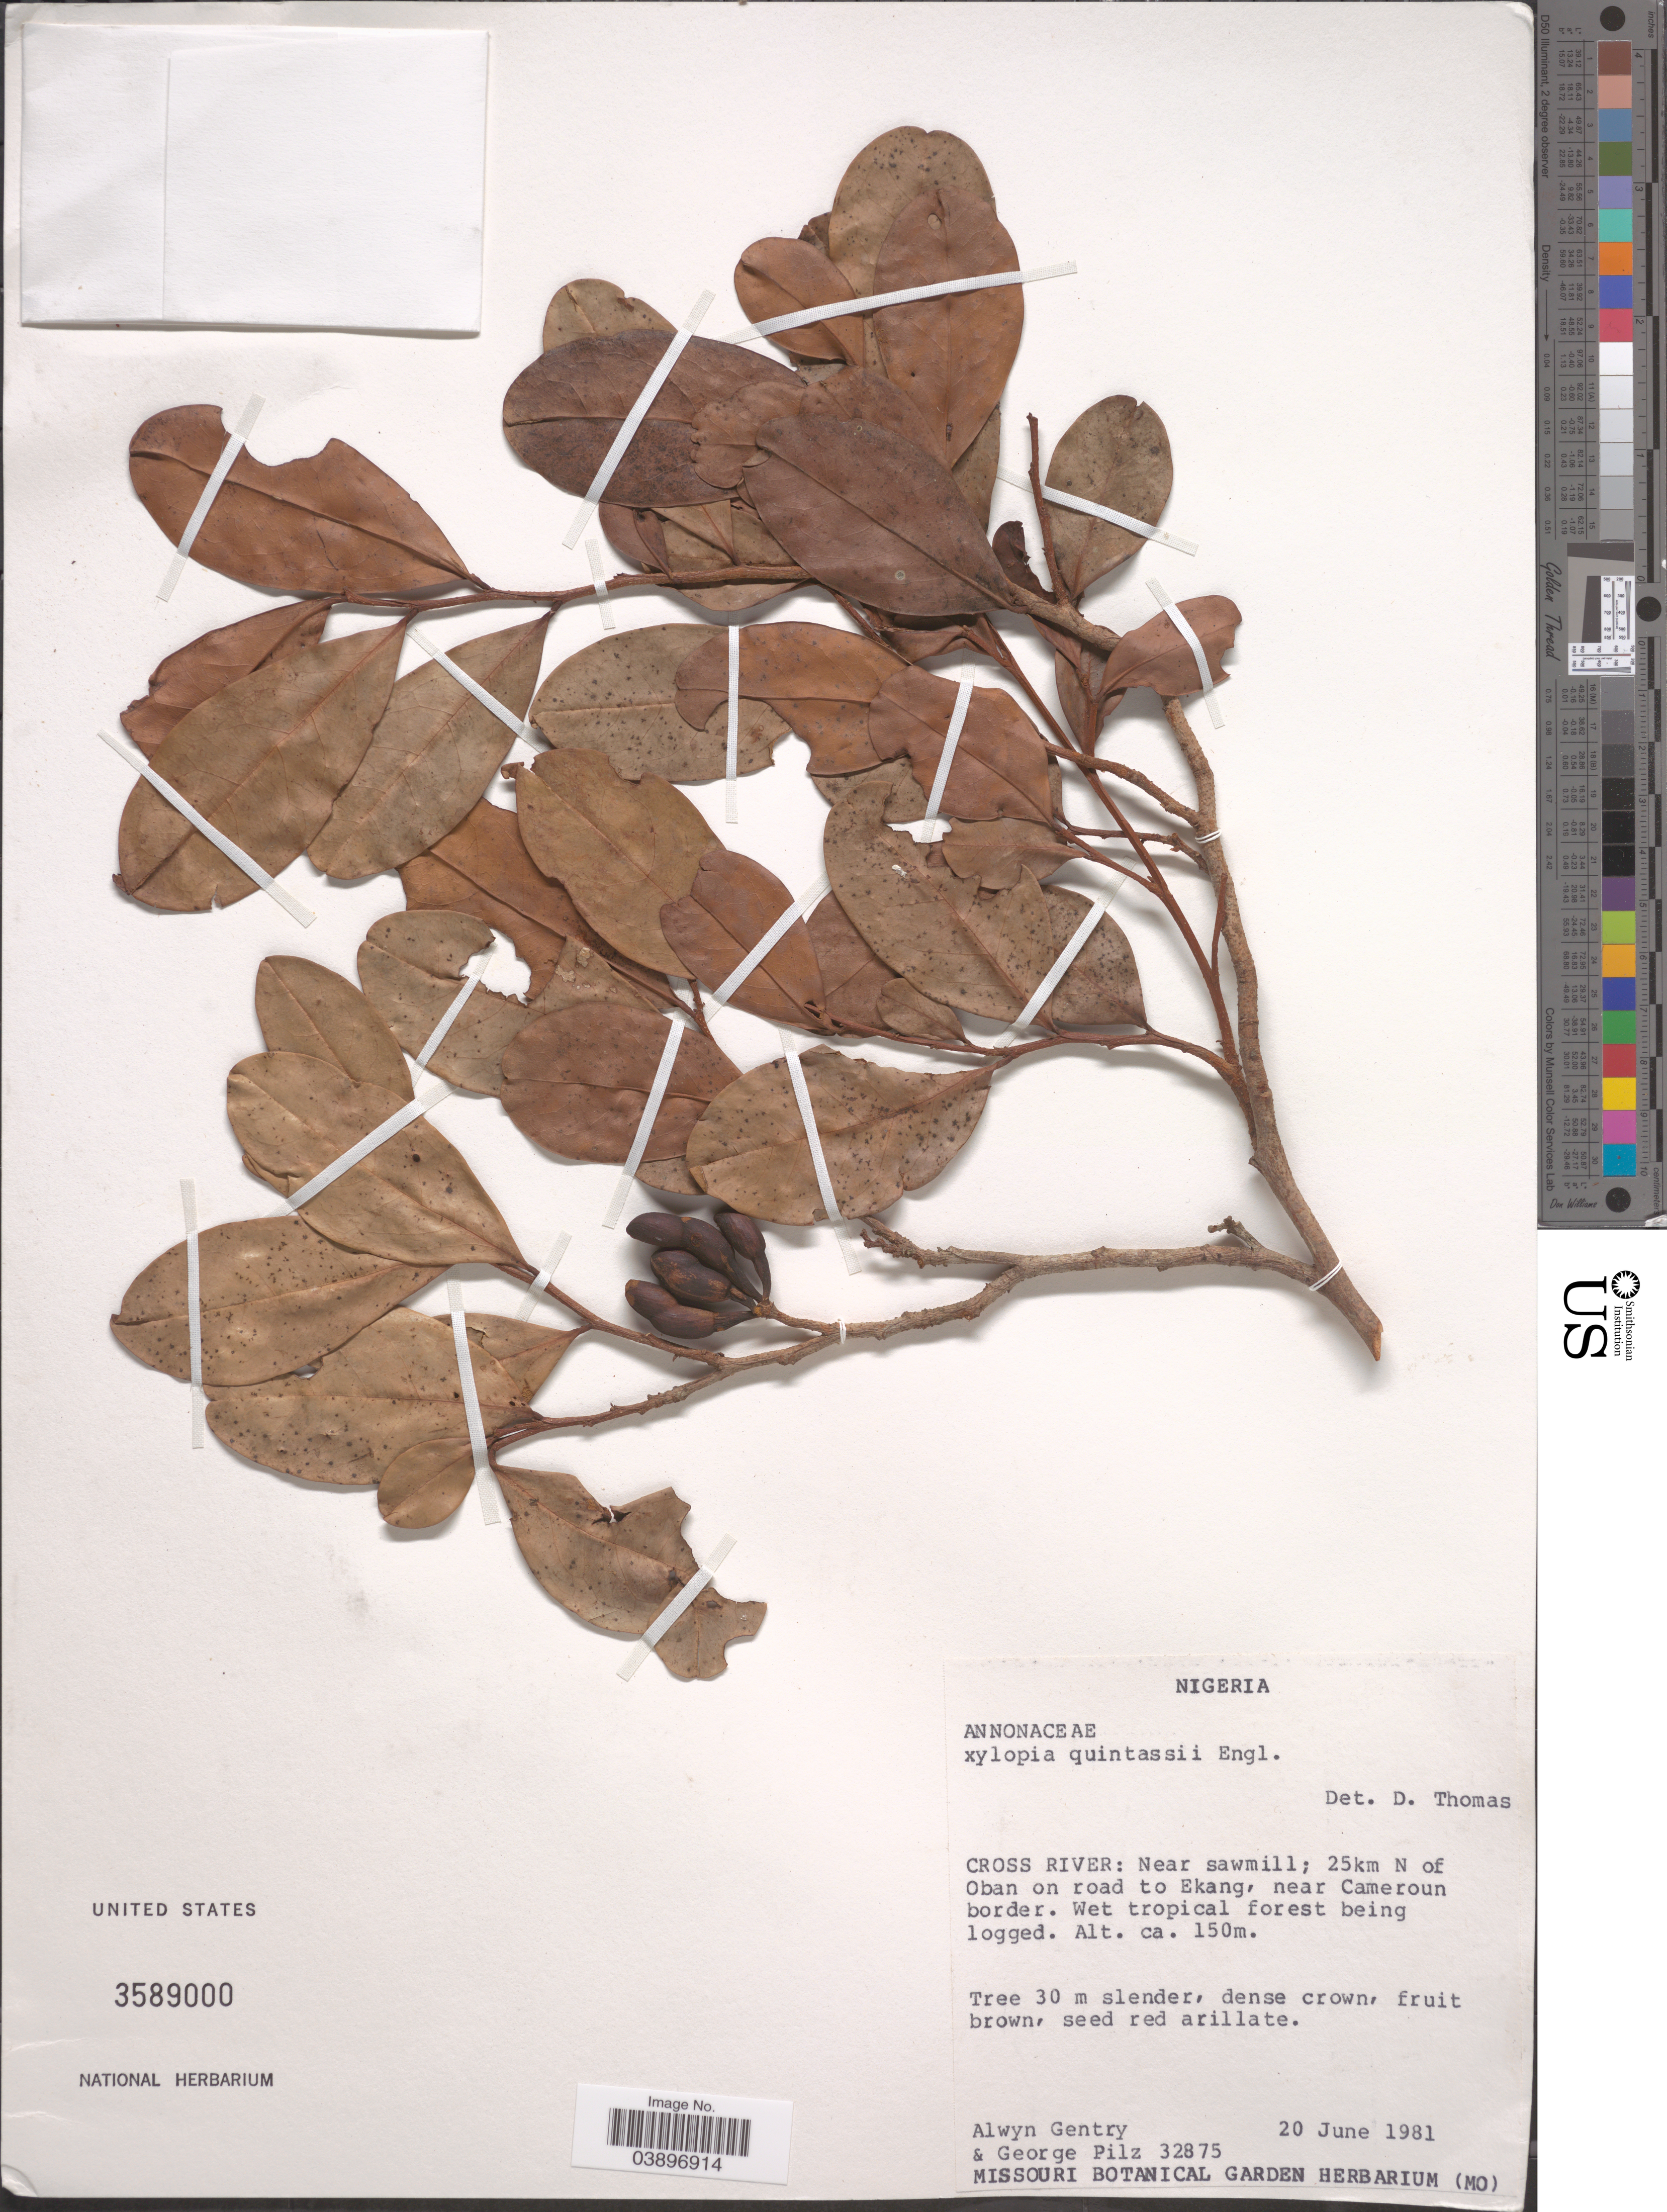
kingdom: Plantae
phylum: Tracheophyta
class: Magnoliopsida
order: Magnoliales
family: Annonaceae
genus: Xylopia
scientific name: Xylopia quintasii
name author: Pierre ex Engl. & Diels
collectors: A. H. Gentry & G. E. Pilz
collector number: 32875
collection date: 1981-06-20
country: Nigeria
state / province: Cross River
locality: Near sawmill; 25 km N of Oban on road to Ekang, near Cameroun border.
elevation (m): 150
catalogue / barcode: US 3589000